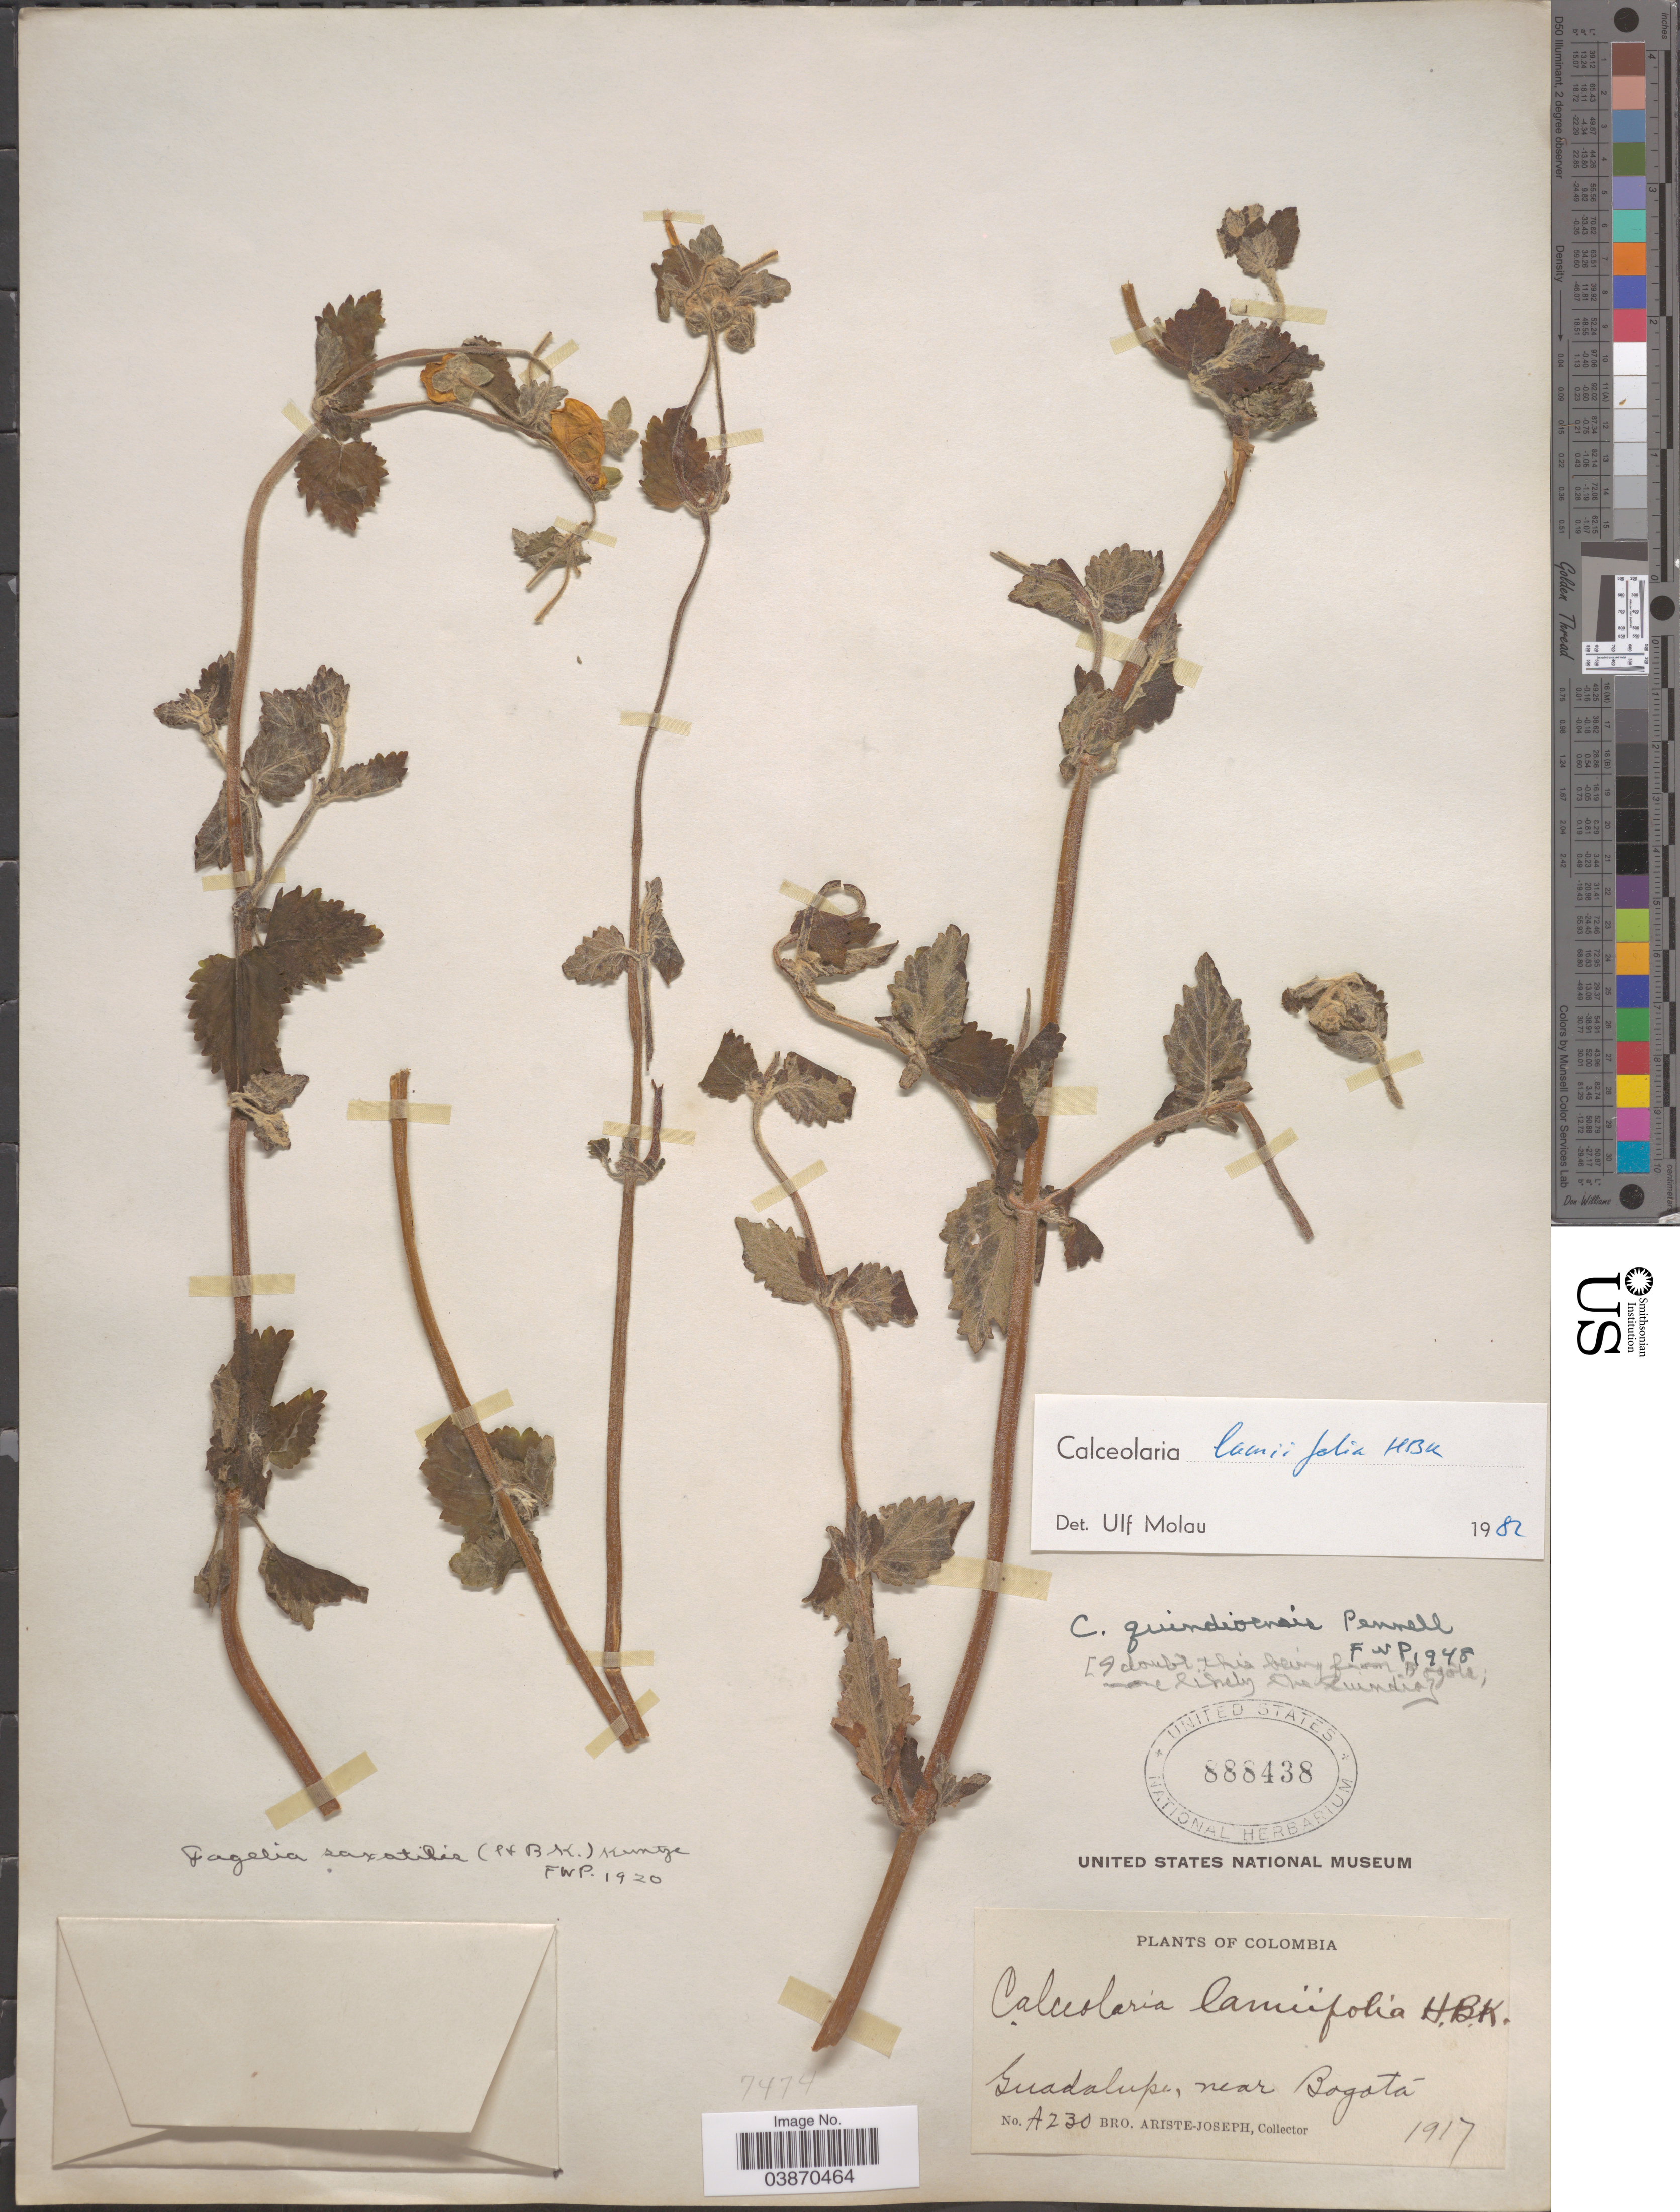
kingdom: Plantae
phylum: Tracheophyta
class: Magnoliopsida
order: Lamiales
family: Calceolariaceae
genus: Calceolaria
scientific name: Calceolaria lamiifolia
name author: Kunth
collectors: Bro. Ariste-Joseph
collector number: A230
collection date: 1917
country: Colombia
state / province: Bogota D.C.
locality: Guadalupe, near Bogotá.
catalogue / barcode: US 888438